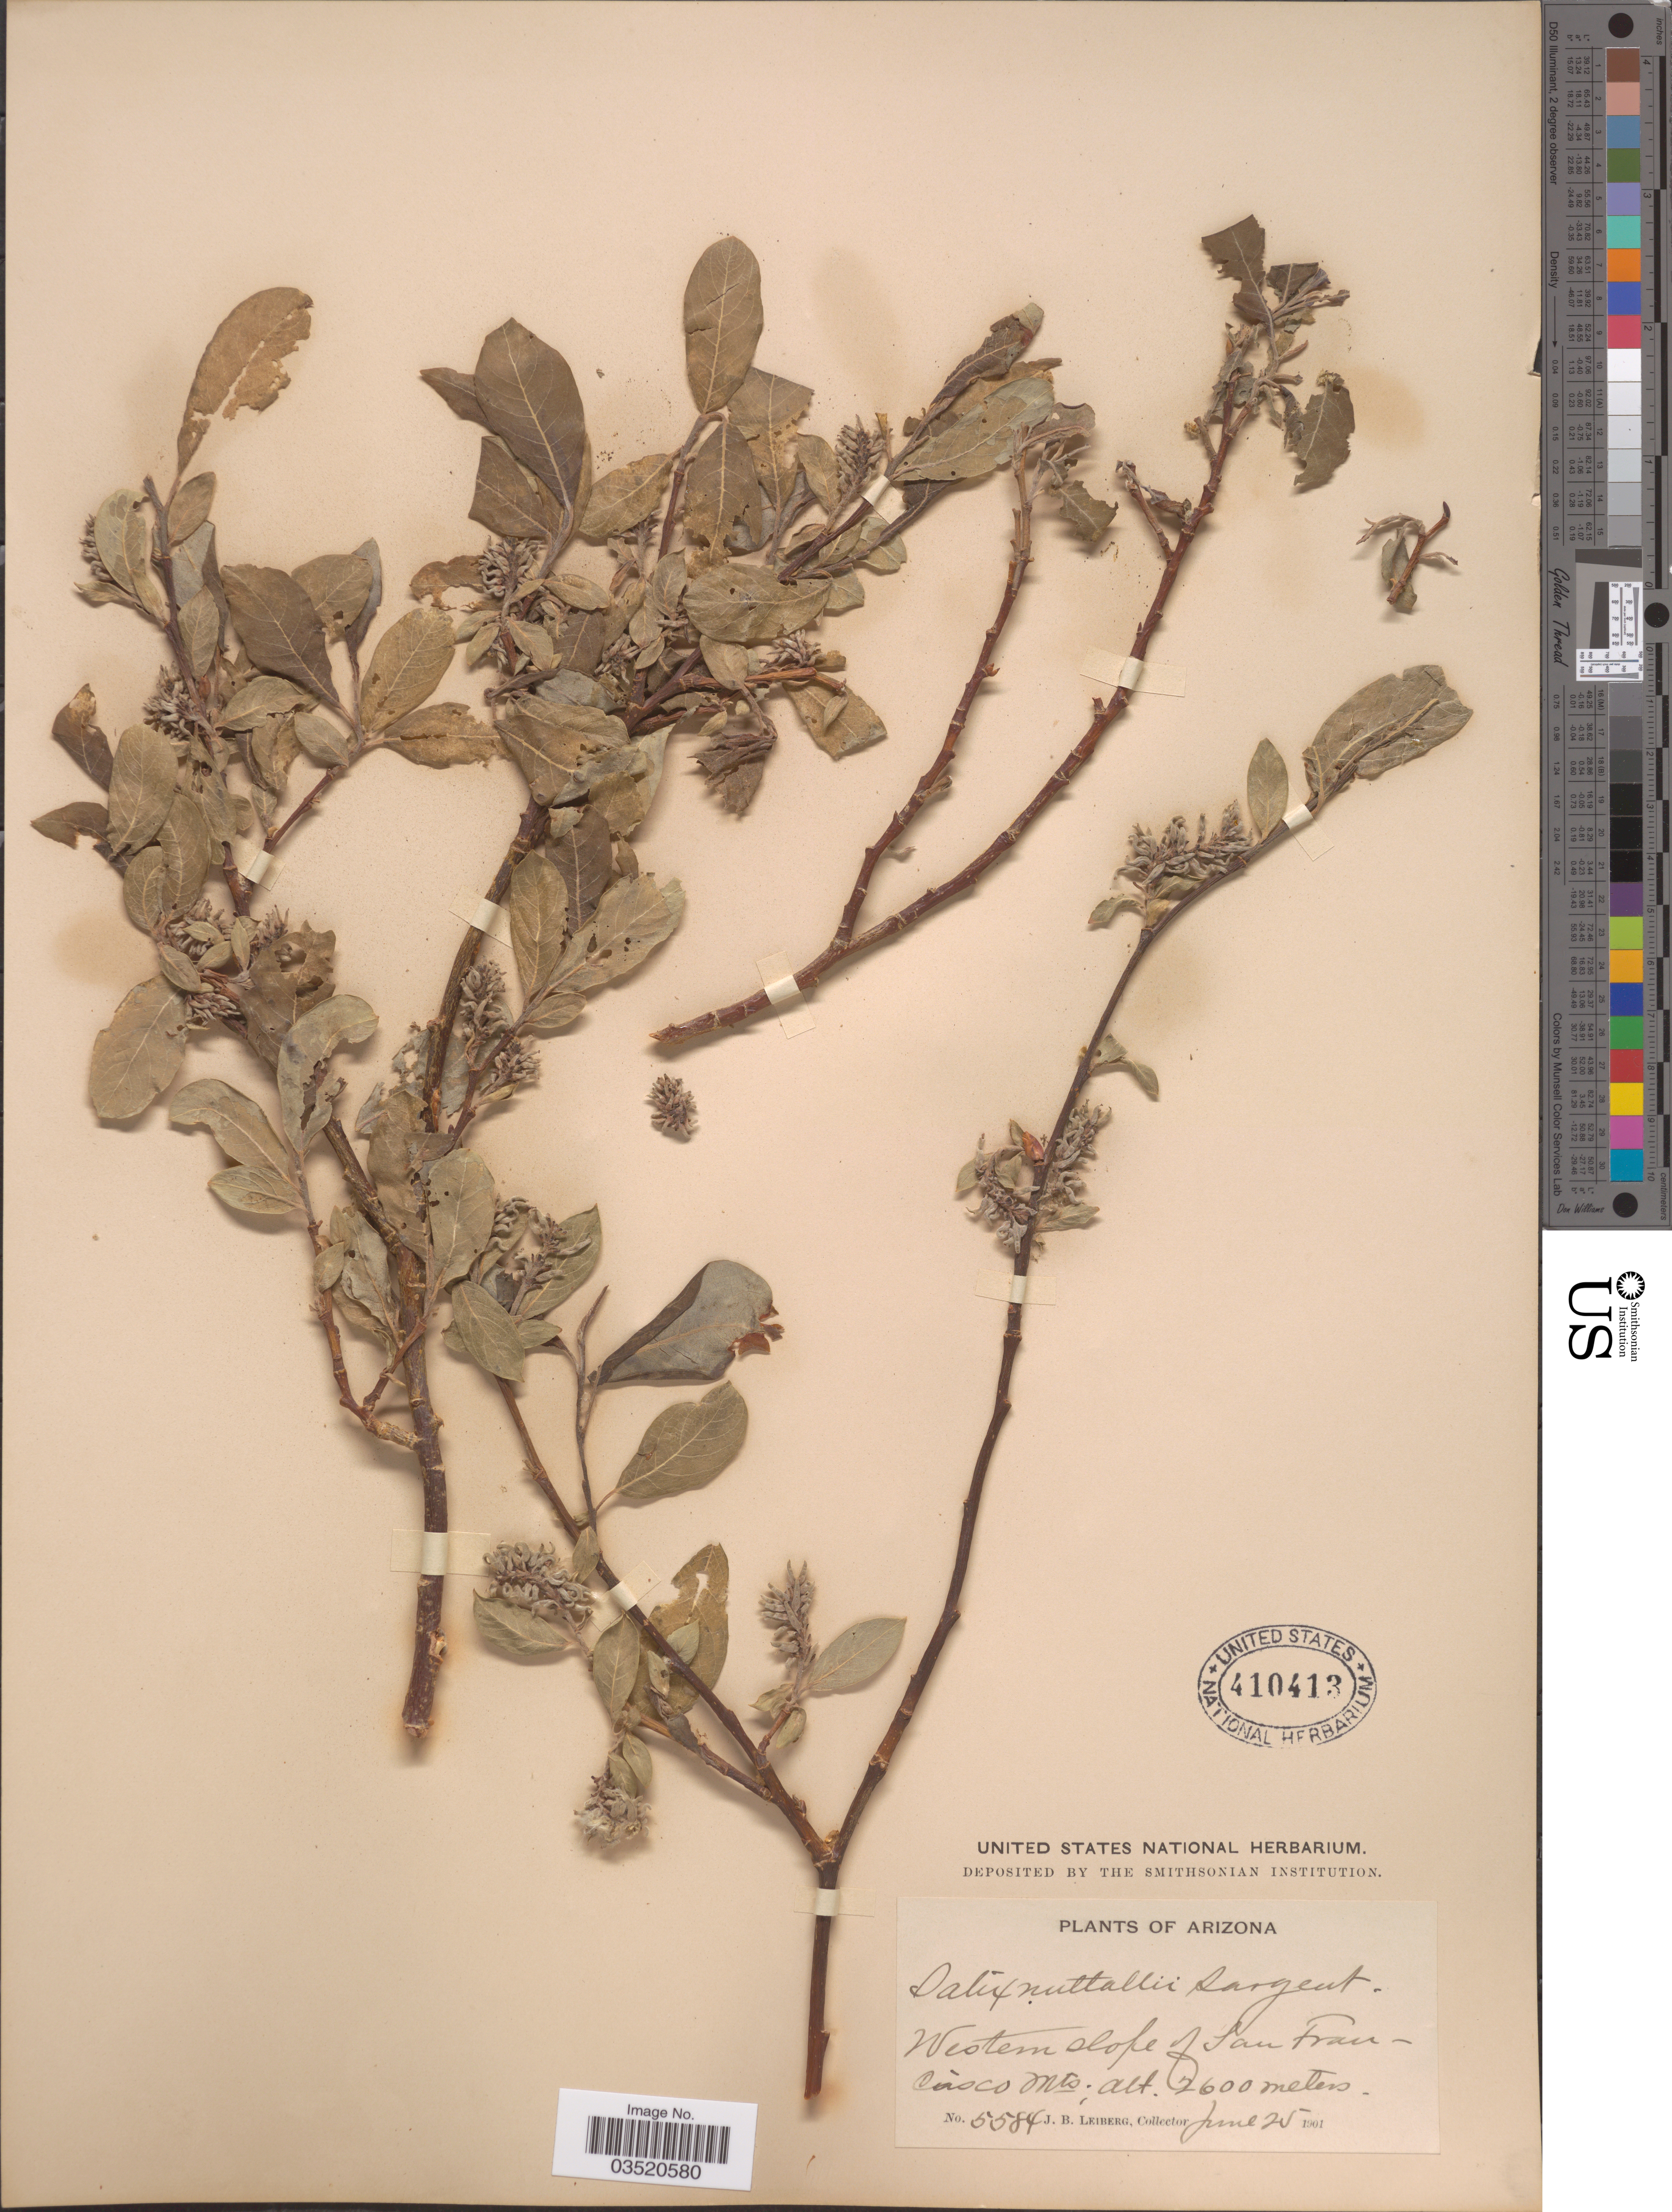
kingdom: Plantae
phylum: Tracheophyta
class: Magnoliopsida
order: Malpighiales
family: Salicaceae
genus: Salix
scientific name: Salix scouleriana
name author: Barratt ex Hook.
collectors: J. B. Leiberg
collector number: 5584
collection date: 1901-06-25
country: United States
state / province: Arizona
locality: Western slope of San Francisco Mts.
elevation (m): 2600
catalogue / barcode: US 410413